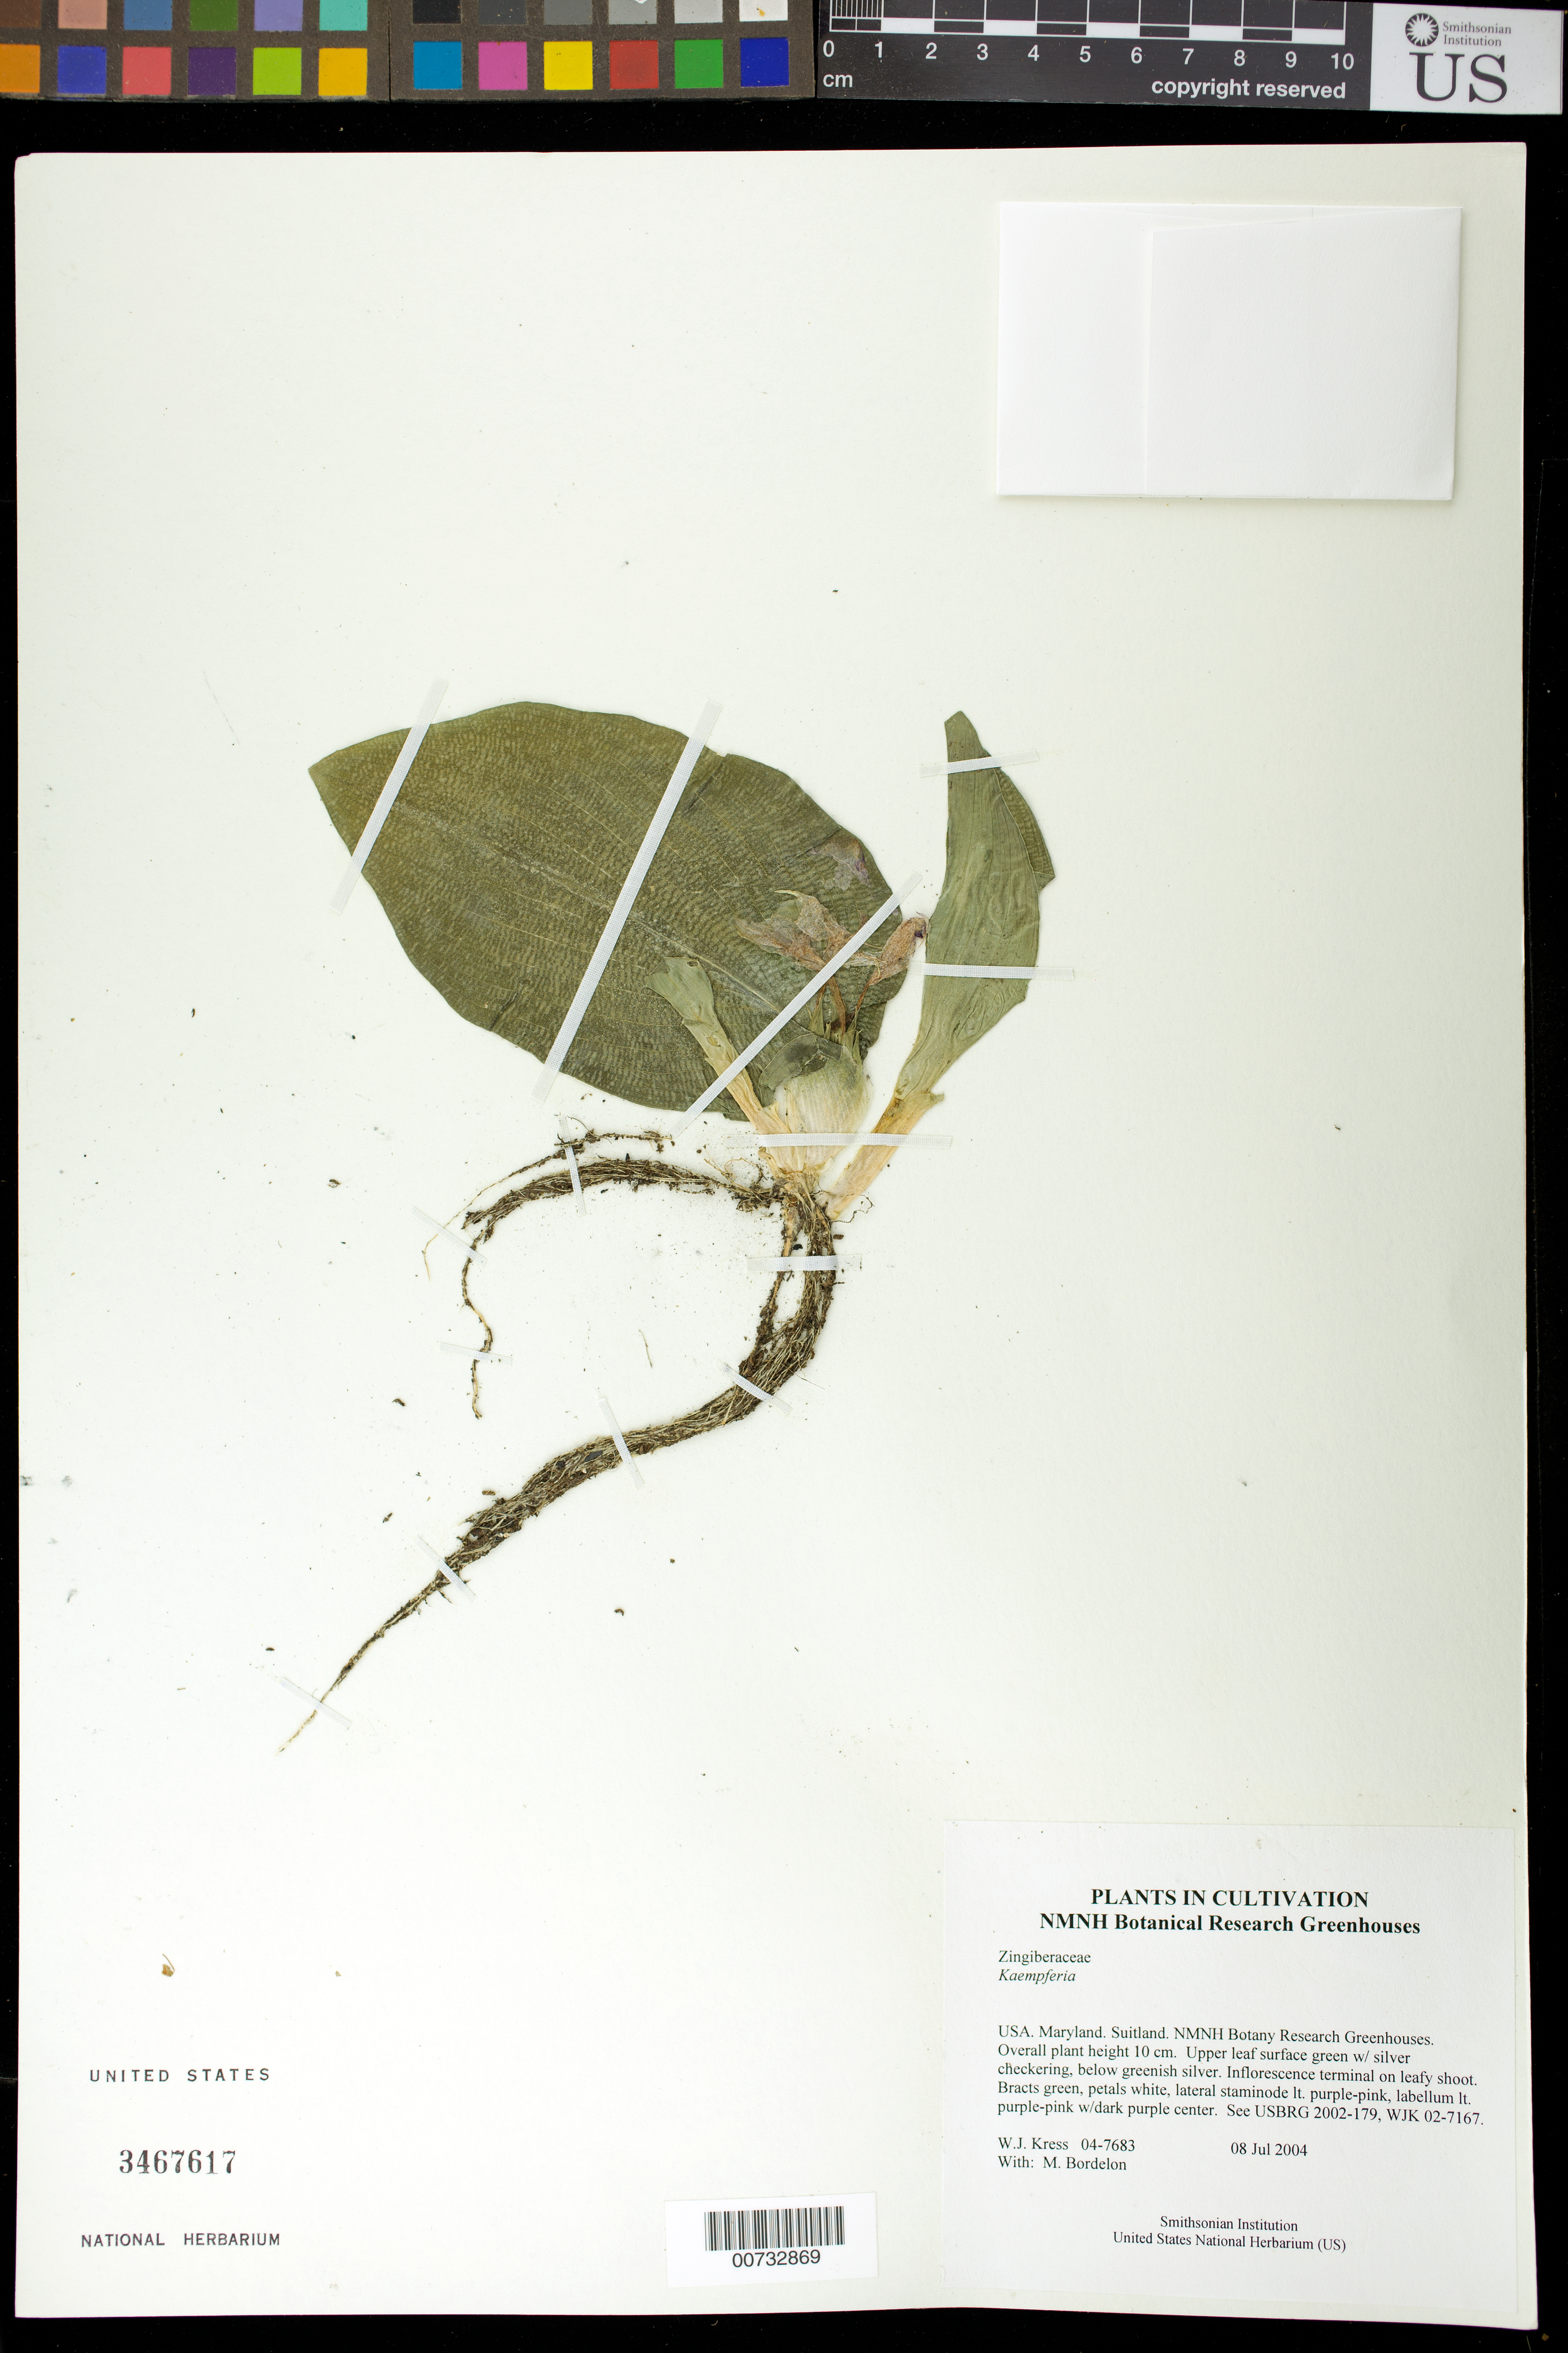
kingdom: Plantae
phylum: Tracheophyta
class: Liliopsida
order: Zingiberales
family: Zingiberaceae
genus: Kaempferia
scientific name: Kaempferia sp.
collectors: W. J. Kress & M. Bordelon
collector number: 04-7683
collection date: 2004-07-08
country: United States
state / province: Maryland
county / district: Prince George's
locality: NMNH Botany Research Greenhouses. Suitland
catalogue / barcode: US 3467617